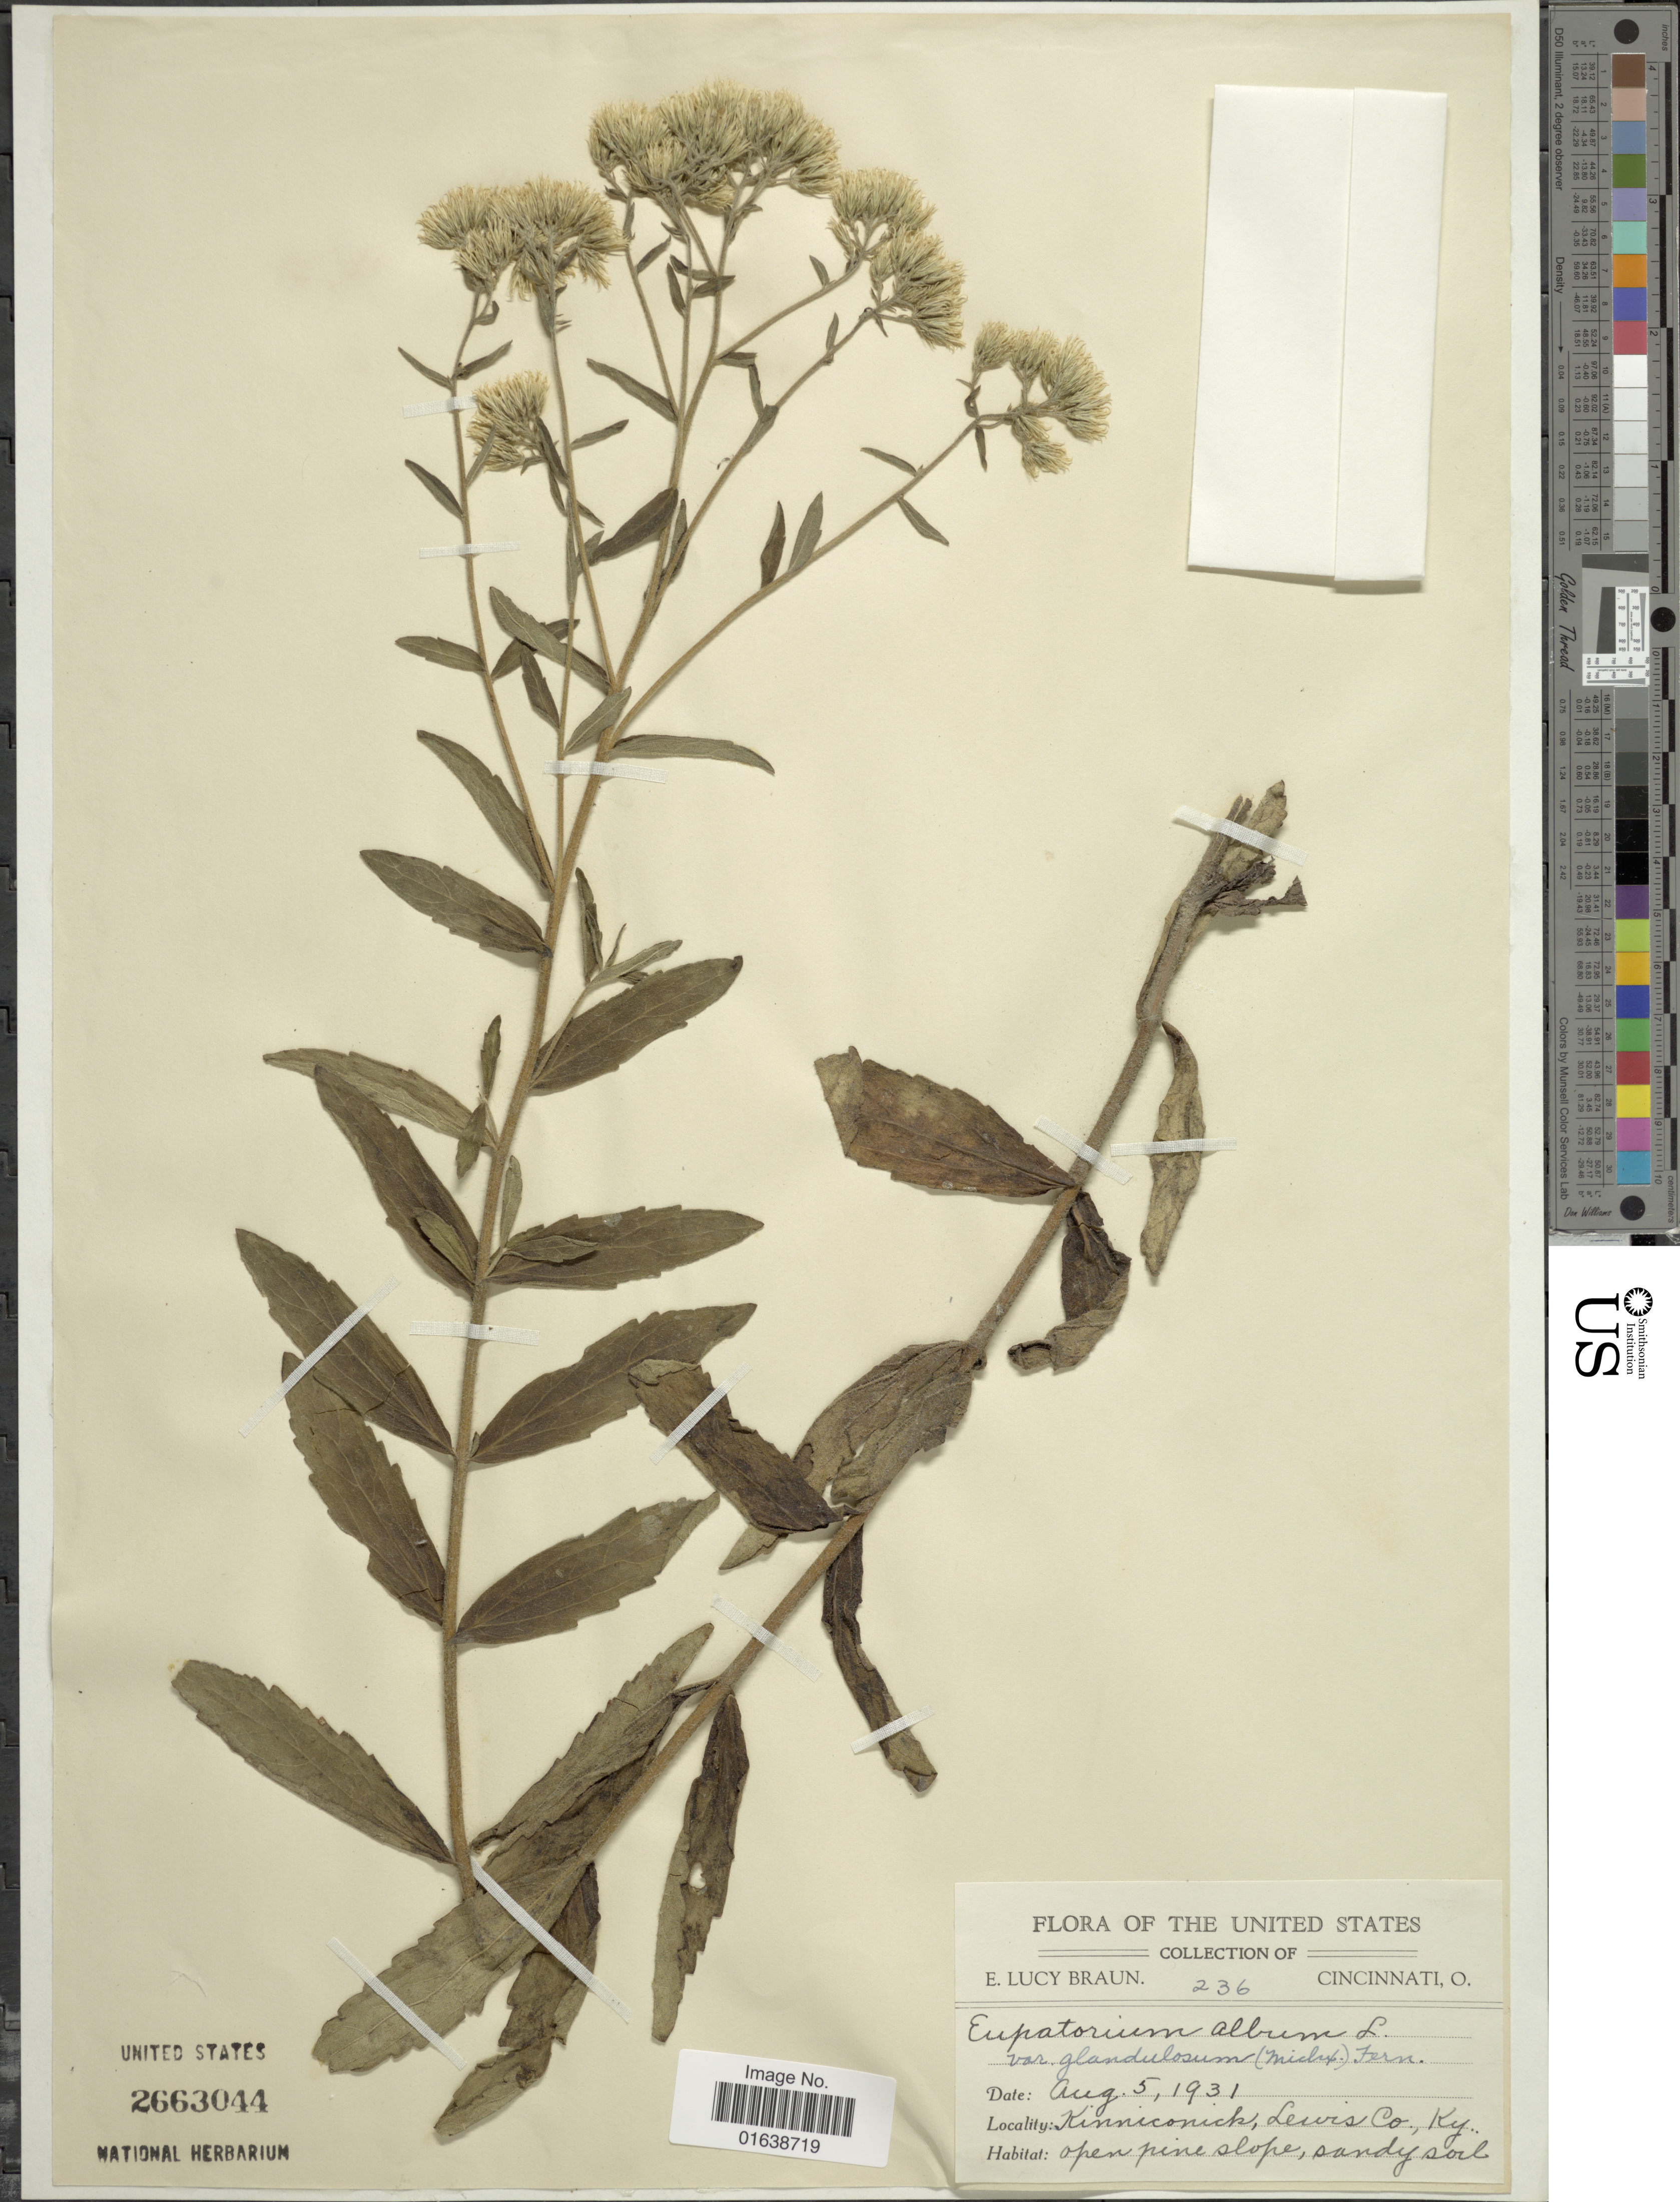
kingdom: Plantae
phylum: Tracheophyta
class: Magnoliopsida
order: Asterales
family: Asteraceae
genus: Eupatorium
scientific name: Eupatorium album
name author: L.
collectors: E. L. Braun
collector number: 236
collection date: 1931-08-05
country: United States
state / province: Kentucky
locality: Kinniconick, lewis Co.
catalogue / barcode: US 2663044